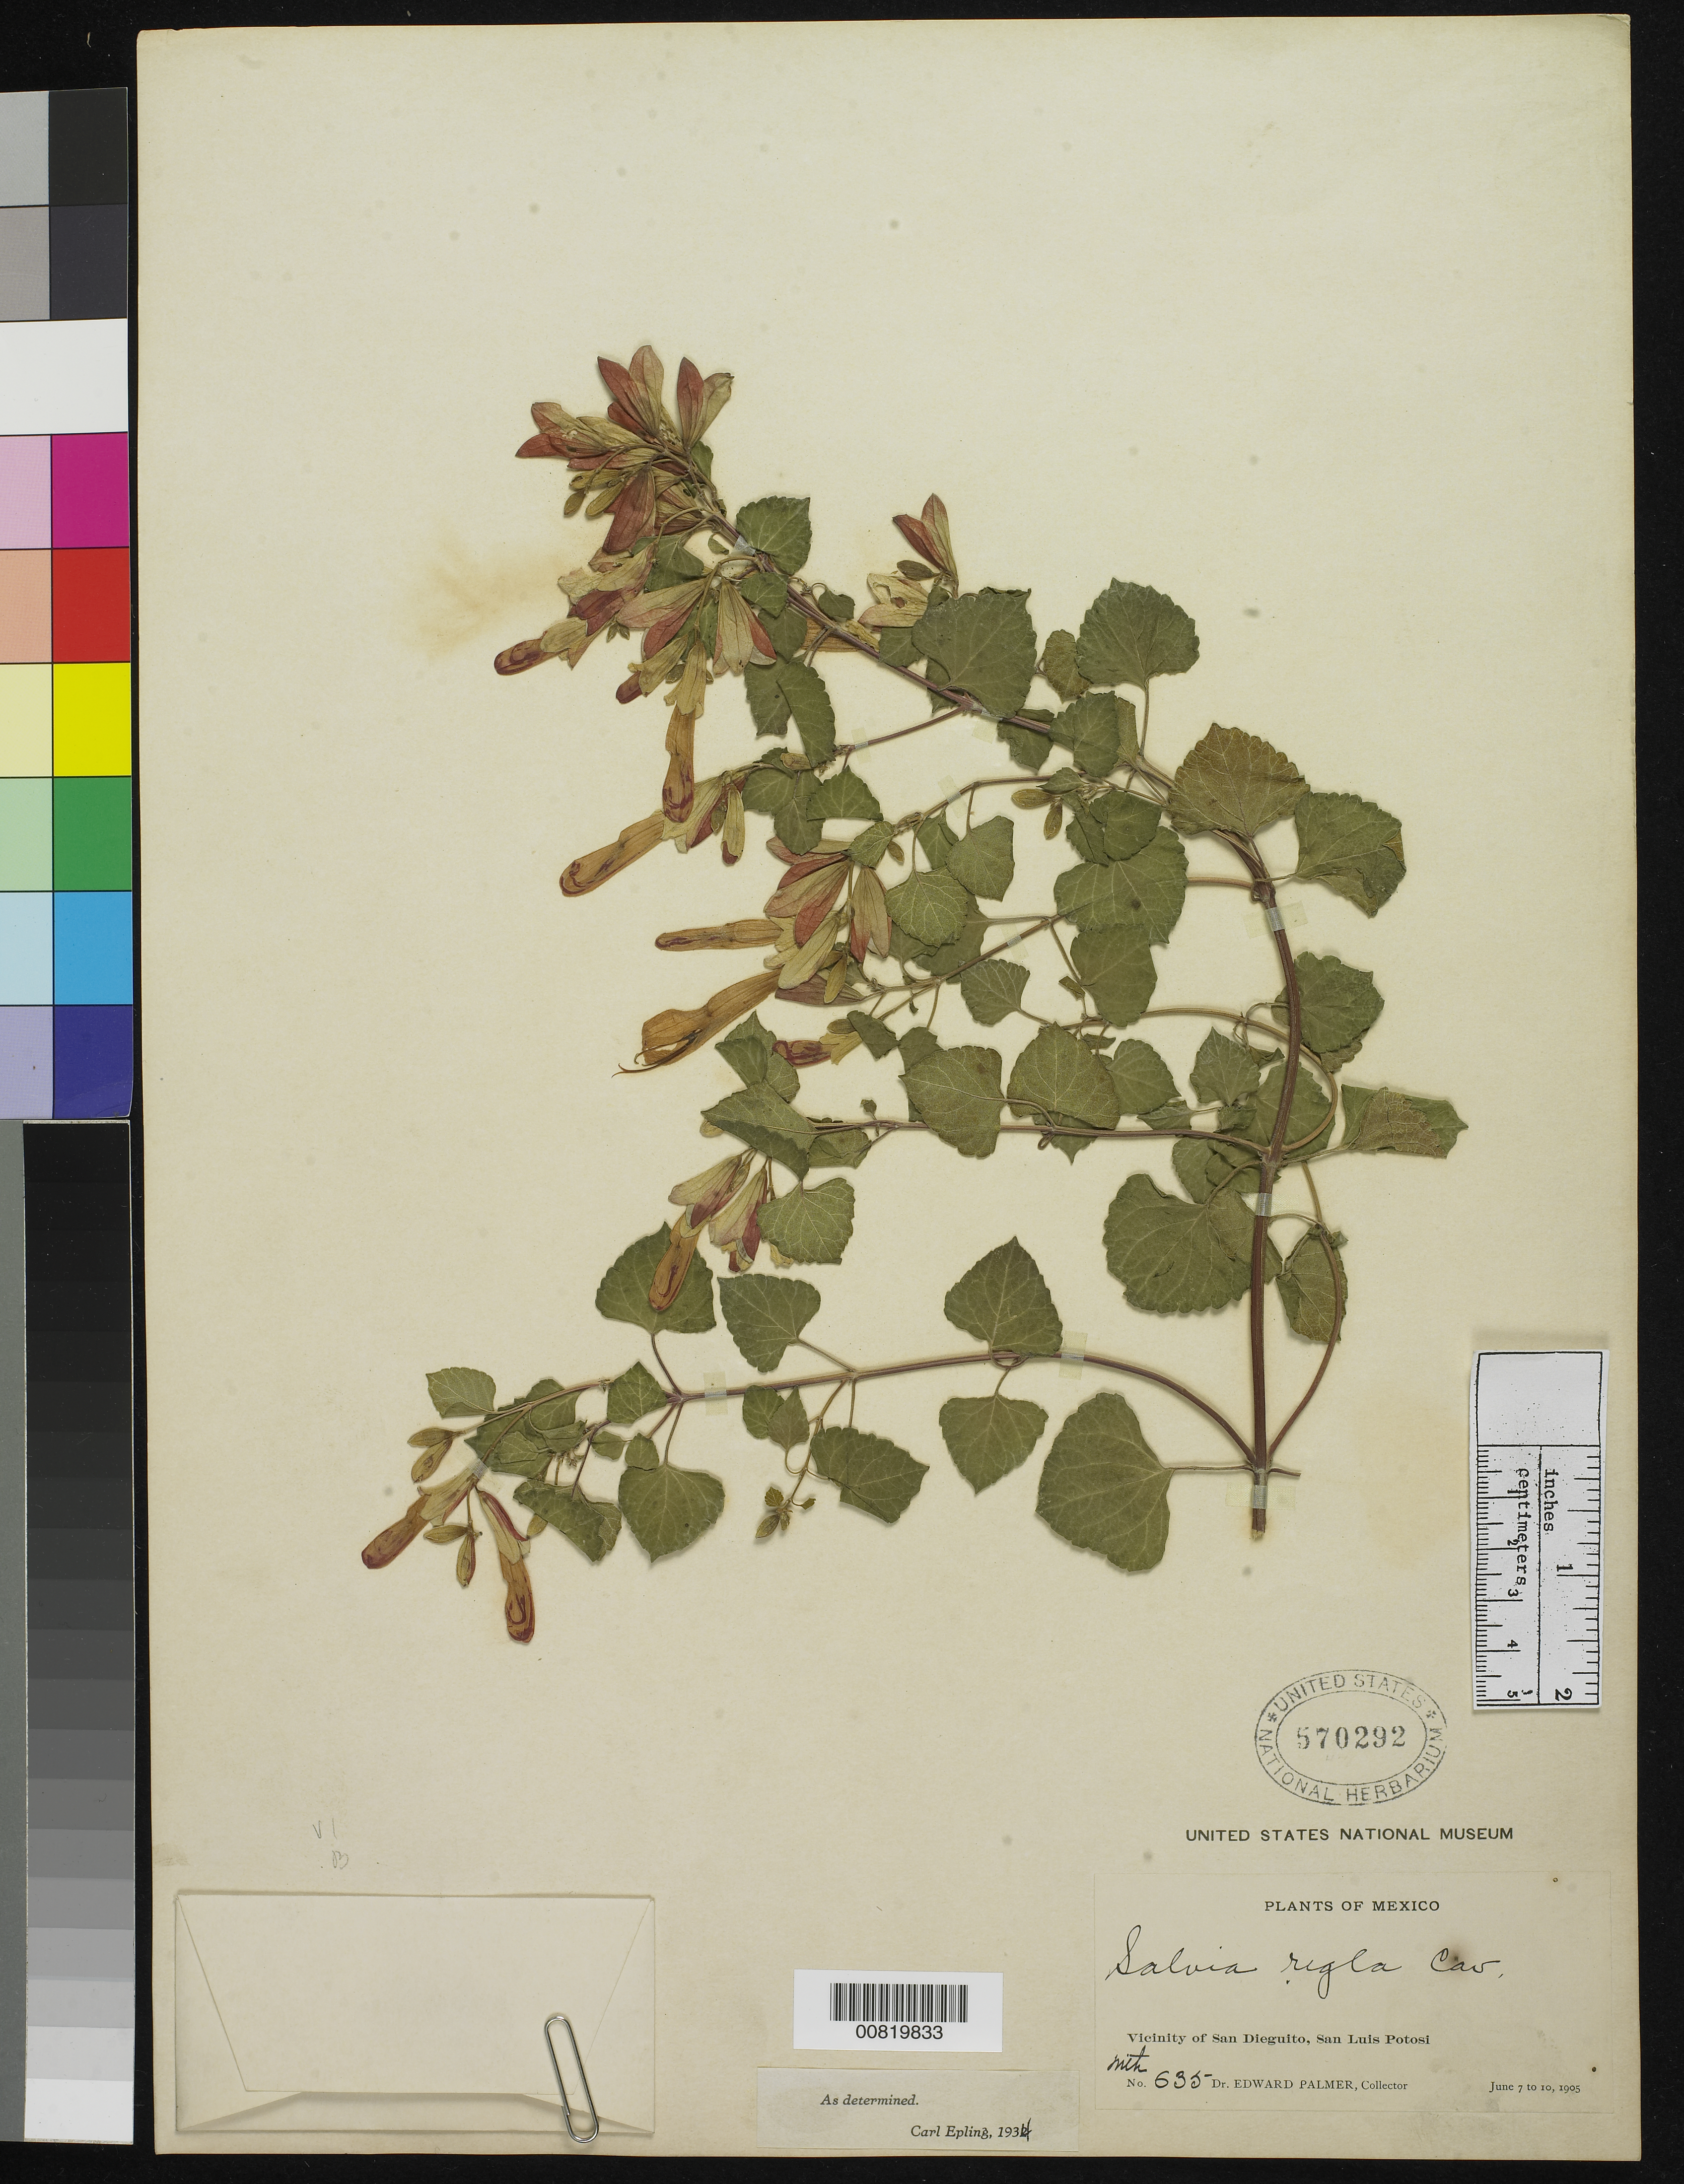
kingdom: Plantae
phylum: Tracheophyta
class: Magnoliopsida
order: Lamiales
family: Lamiaceae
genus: Salvia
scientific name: Salvia regla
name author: Cav.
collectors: E. Palmer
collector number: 635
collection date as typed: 07 Jun 1905 to 10 Jun 1905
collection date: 1905-06-07/1905-06-10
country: Mexico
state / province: San Luis Potosí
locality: Vicinity of San Dieguito, San Luis Potosí.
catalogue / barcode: US 570292